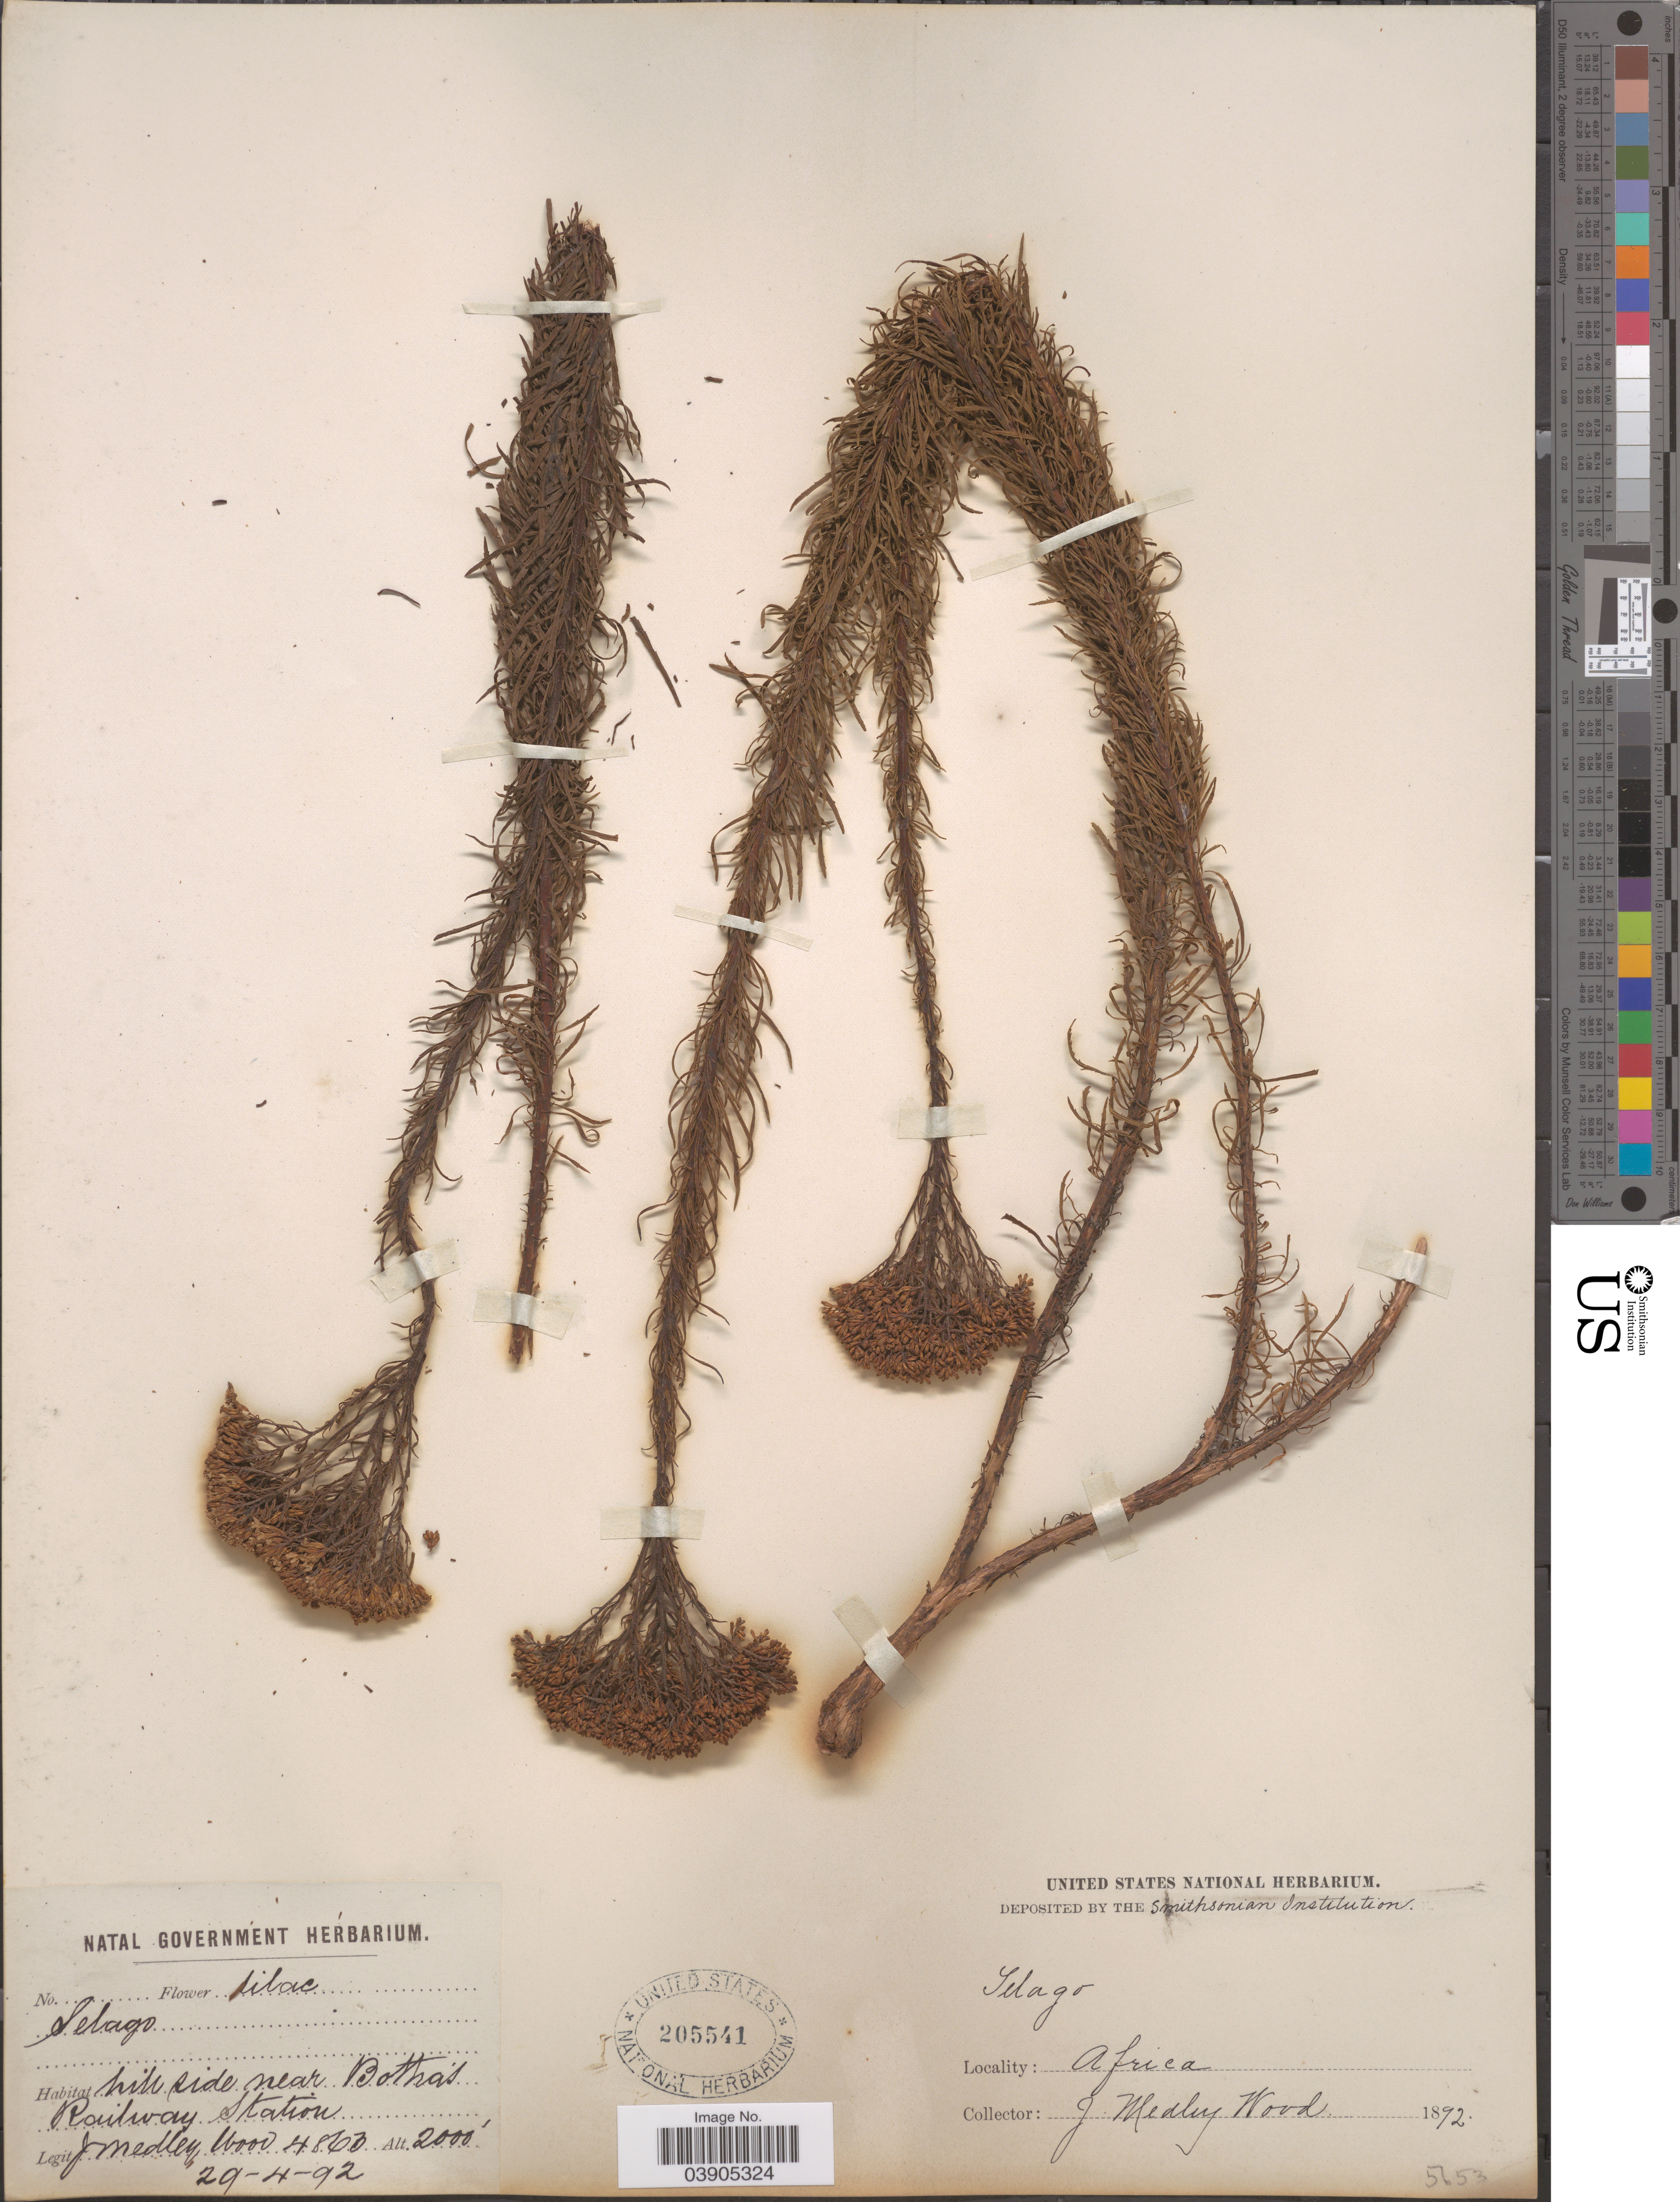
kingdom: Plantae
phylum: Tracheophyta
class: Magnoliopsida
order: Lamiales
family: Scrophulariaceae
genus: Selago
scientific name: Selago sp.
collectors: J. Medley Wood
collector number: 4863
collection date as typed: Transcribed d/m/y: 29/4/92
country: South Africa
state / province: KwaZulu-Natal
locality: Hill side near Bothas Railway Station.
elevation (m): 610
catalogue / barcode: US 205541